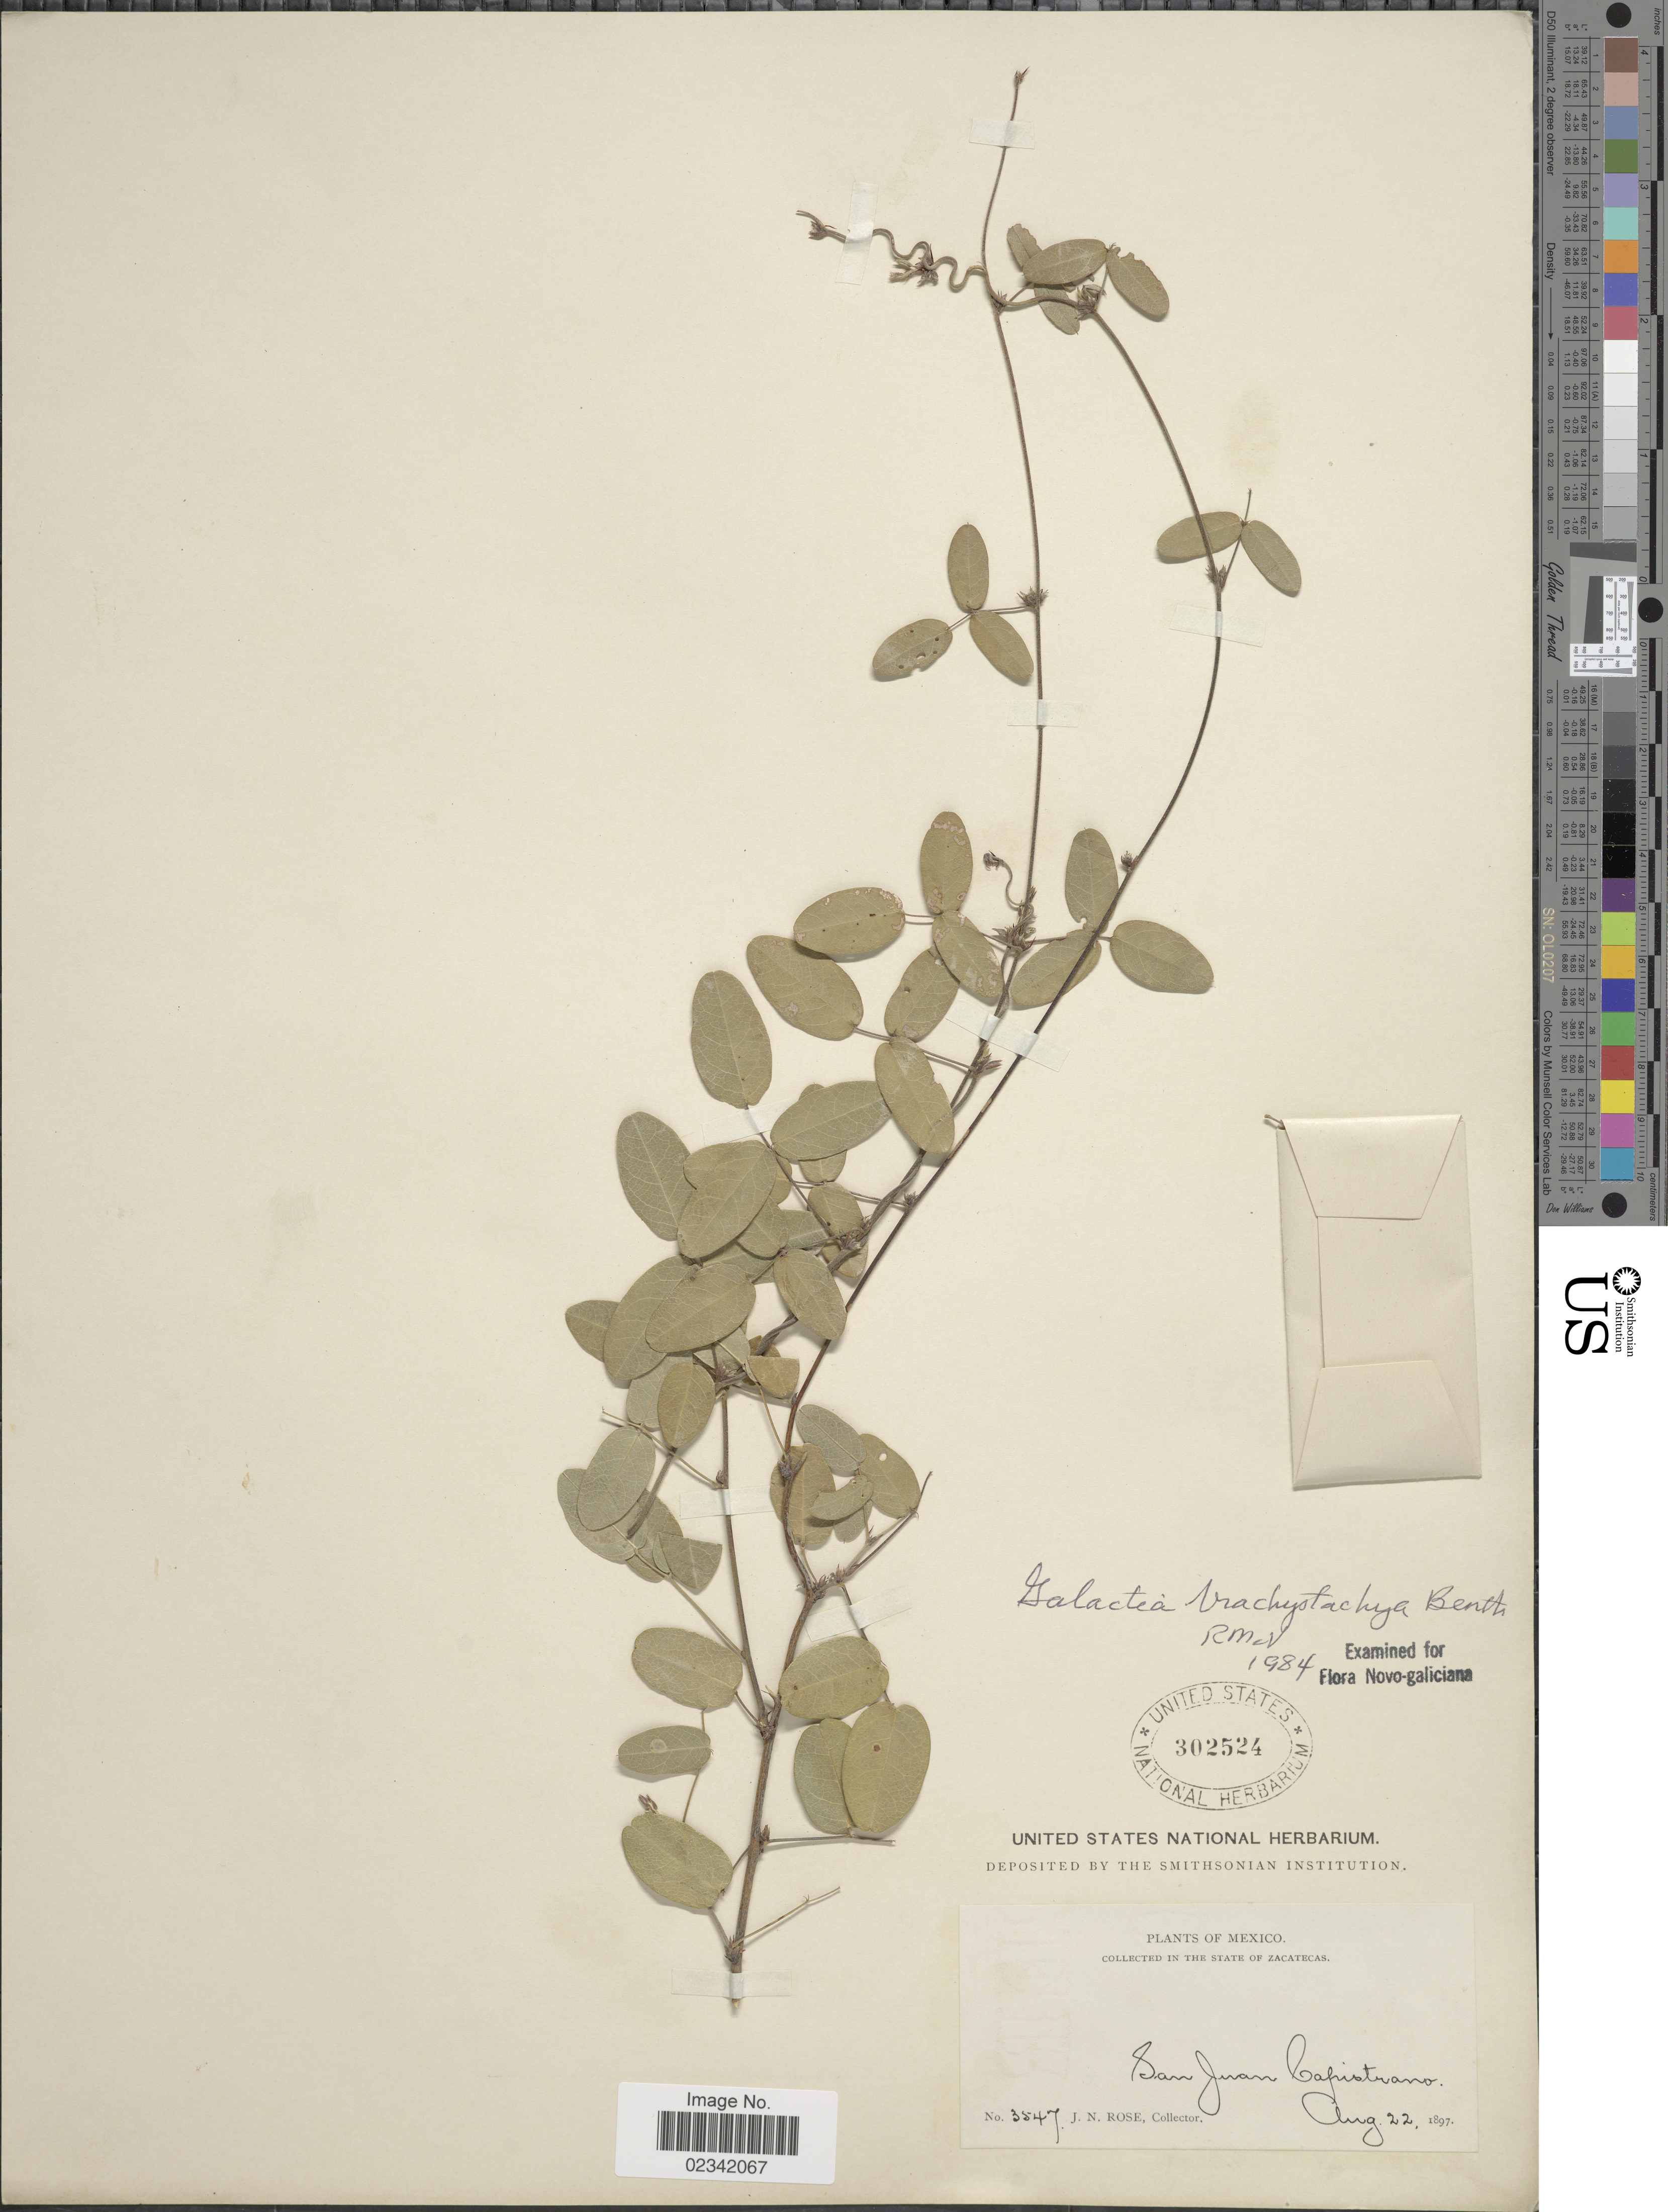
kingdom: Plantae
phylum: Tracheophyta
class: Magnoliopsida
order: Fabales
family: Fabaceae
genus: Nanogalactia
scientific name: Nanogalactia brachystachys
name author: (Benth.) L.P. Queiroz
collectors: J. N. Rose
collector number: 3547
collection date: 1897-08-22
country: Mexico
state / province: Zacatecas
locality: In The State of Zacatecas, San Juan Capistrano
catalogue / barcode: US 302524